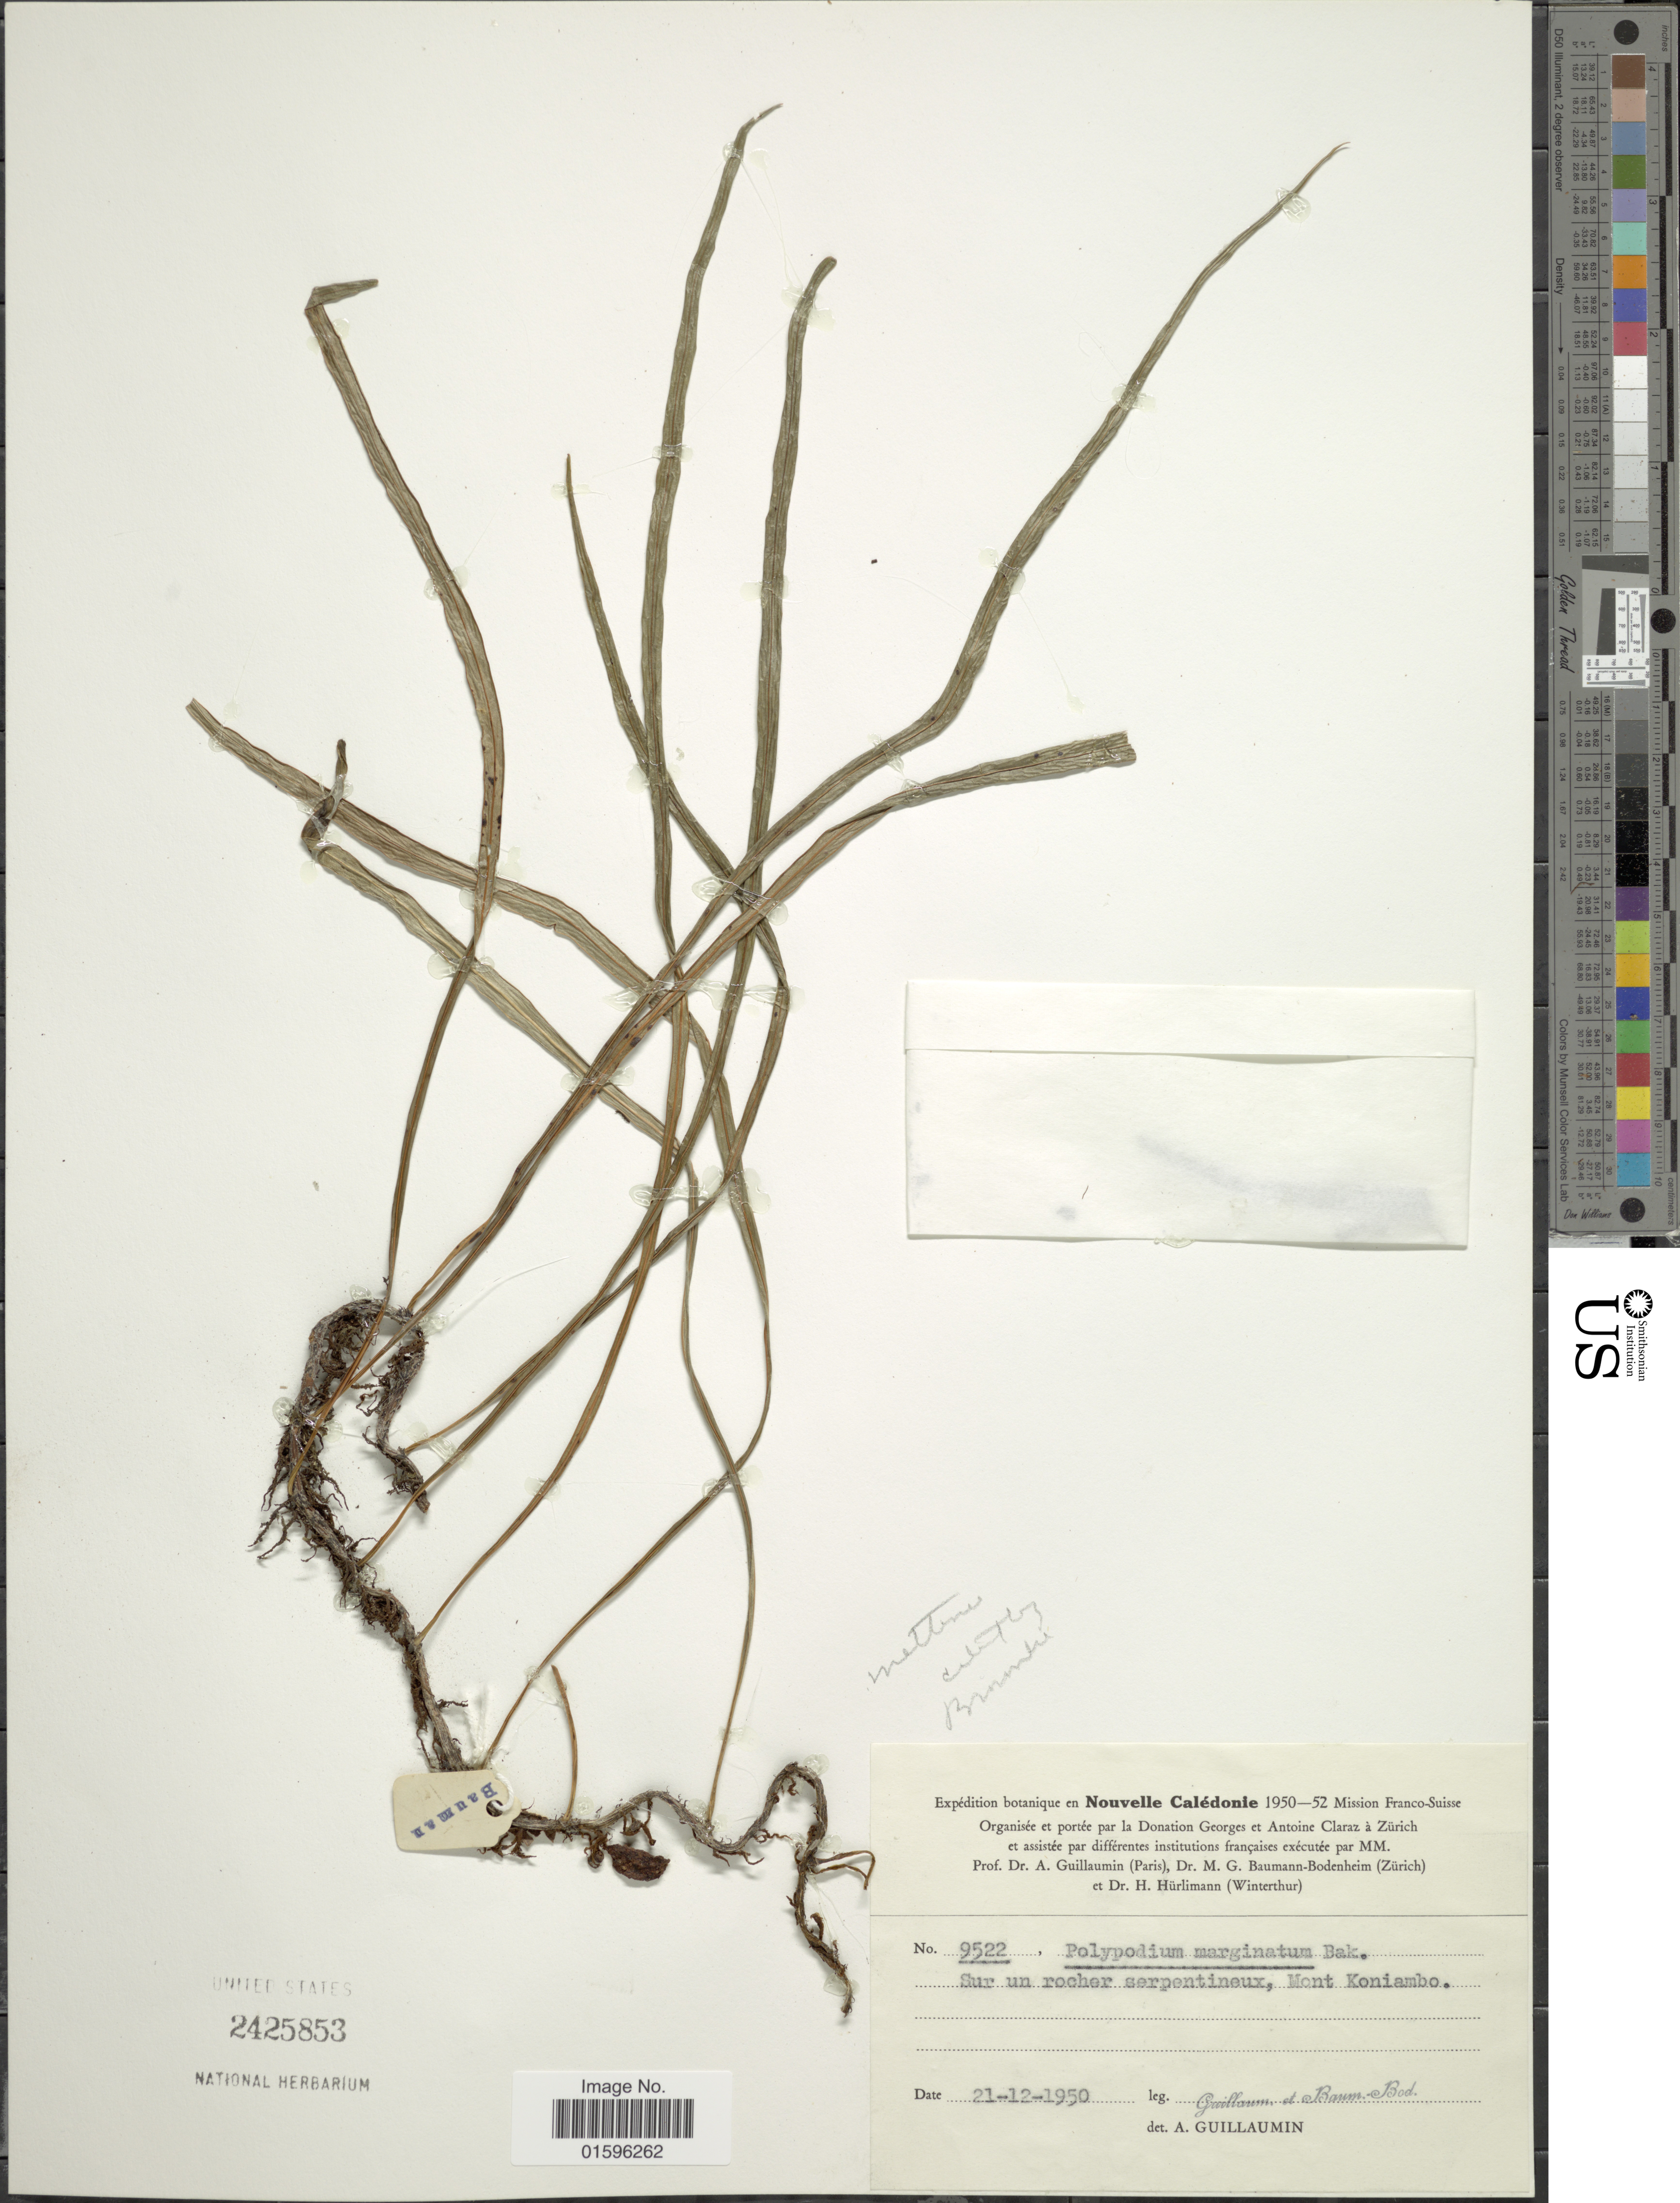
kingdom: Plantae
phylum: Tracheophyta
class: Polypodiopsida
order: Polypodiales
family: Polypodiaceae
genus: Polypodium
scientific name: Polypodium mettenii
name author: Copel.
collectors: A. Guillaumin & M. G. Baumann-Bodenheim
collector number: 9522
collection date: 1950-12-21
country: New Caledonia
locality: Nouvelle Caledonie, Mont Koniambo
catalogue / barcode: US 2425853